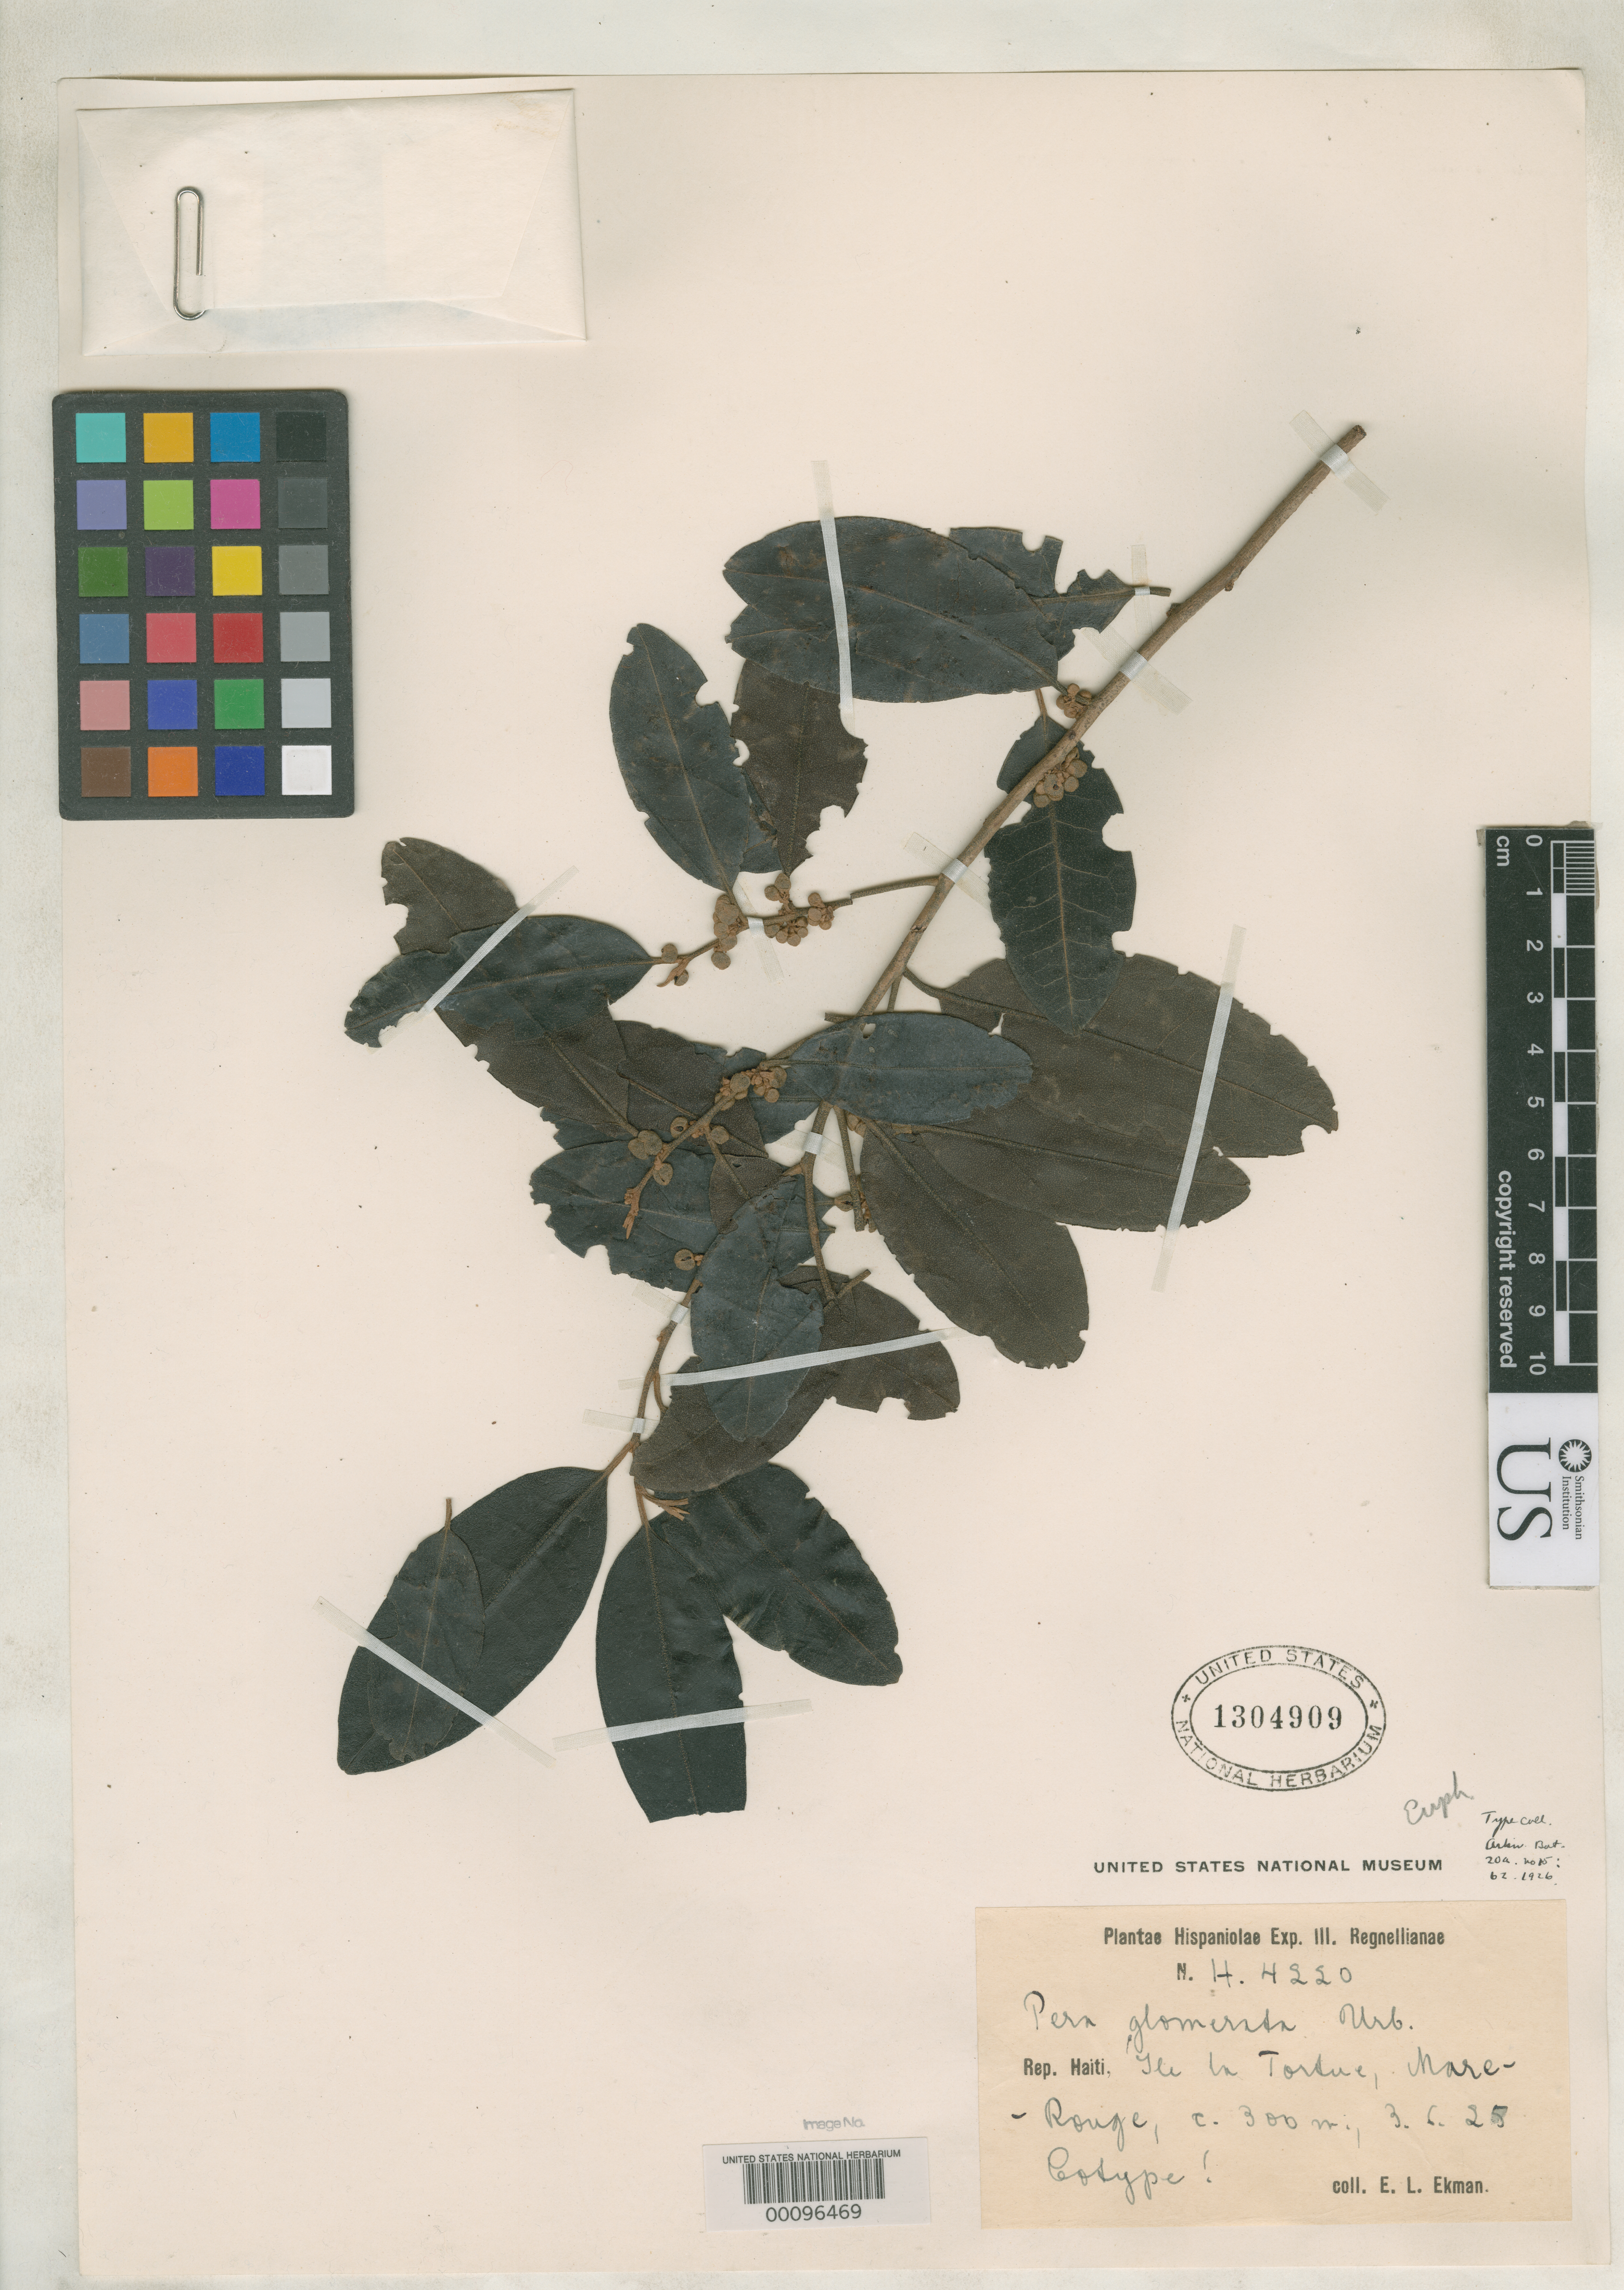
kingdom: Plantae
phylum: Tracheophyta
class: Magnoliopsida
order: Malpighiales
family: Peraceae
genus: Pera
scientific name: Pera glomerata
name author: Urb.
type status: Isotype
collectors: E. L. Ekman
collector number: H 4220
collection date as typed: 03 Jun 1925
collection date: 1925-06-03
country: Haiti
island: Tortue Island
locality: Mare Rouge.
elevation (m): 300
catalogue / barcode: US 1304909